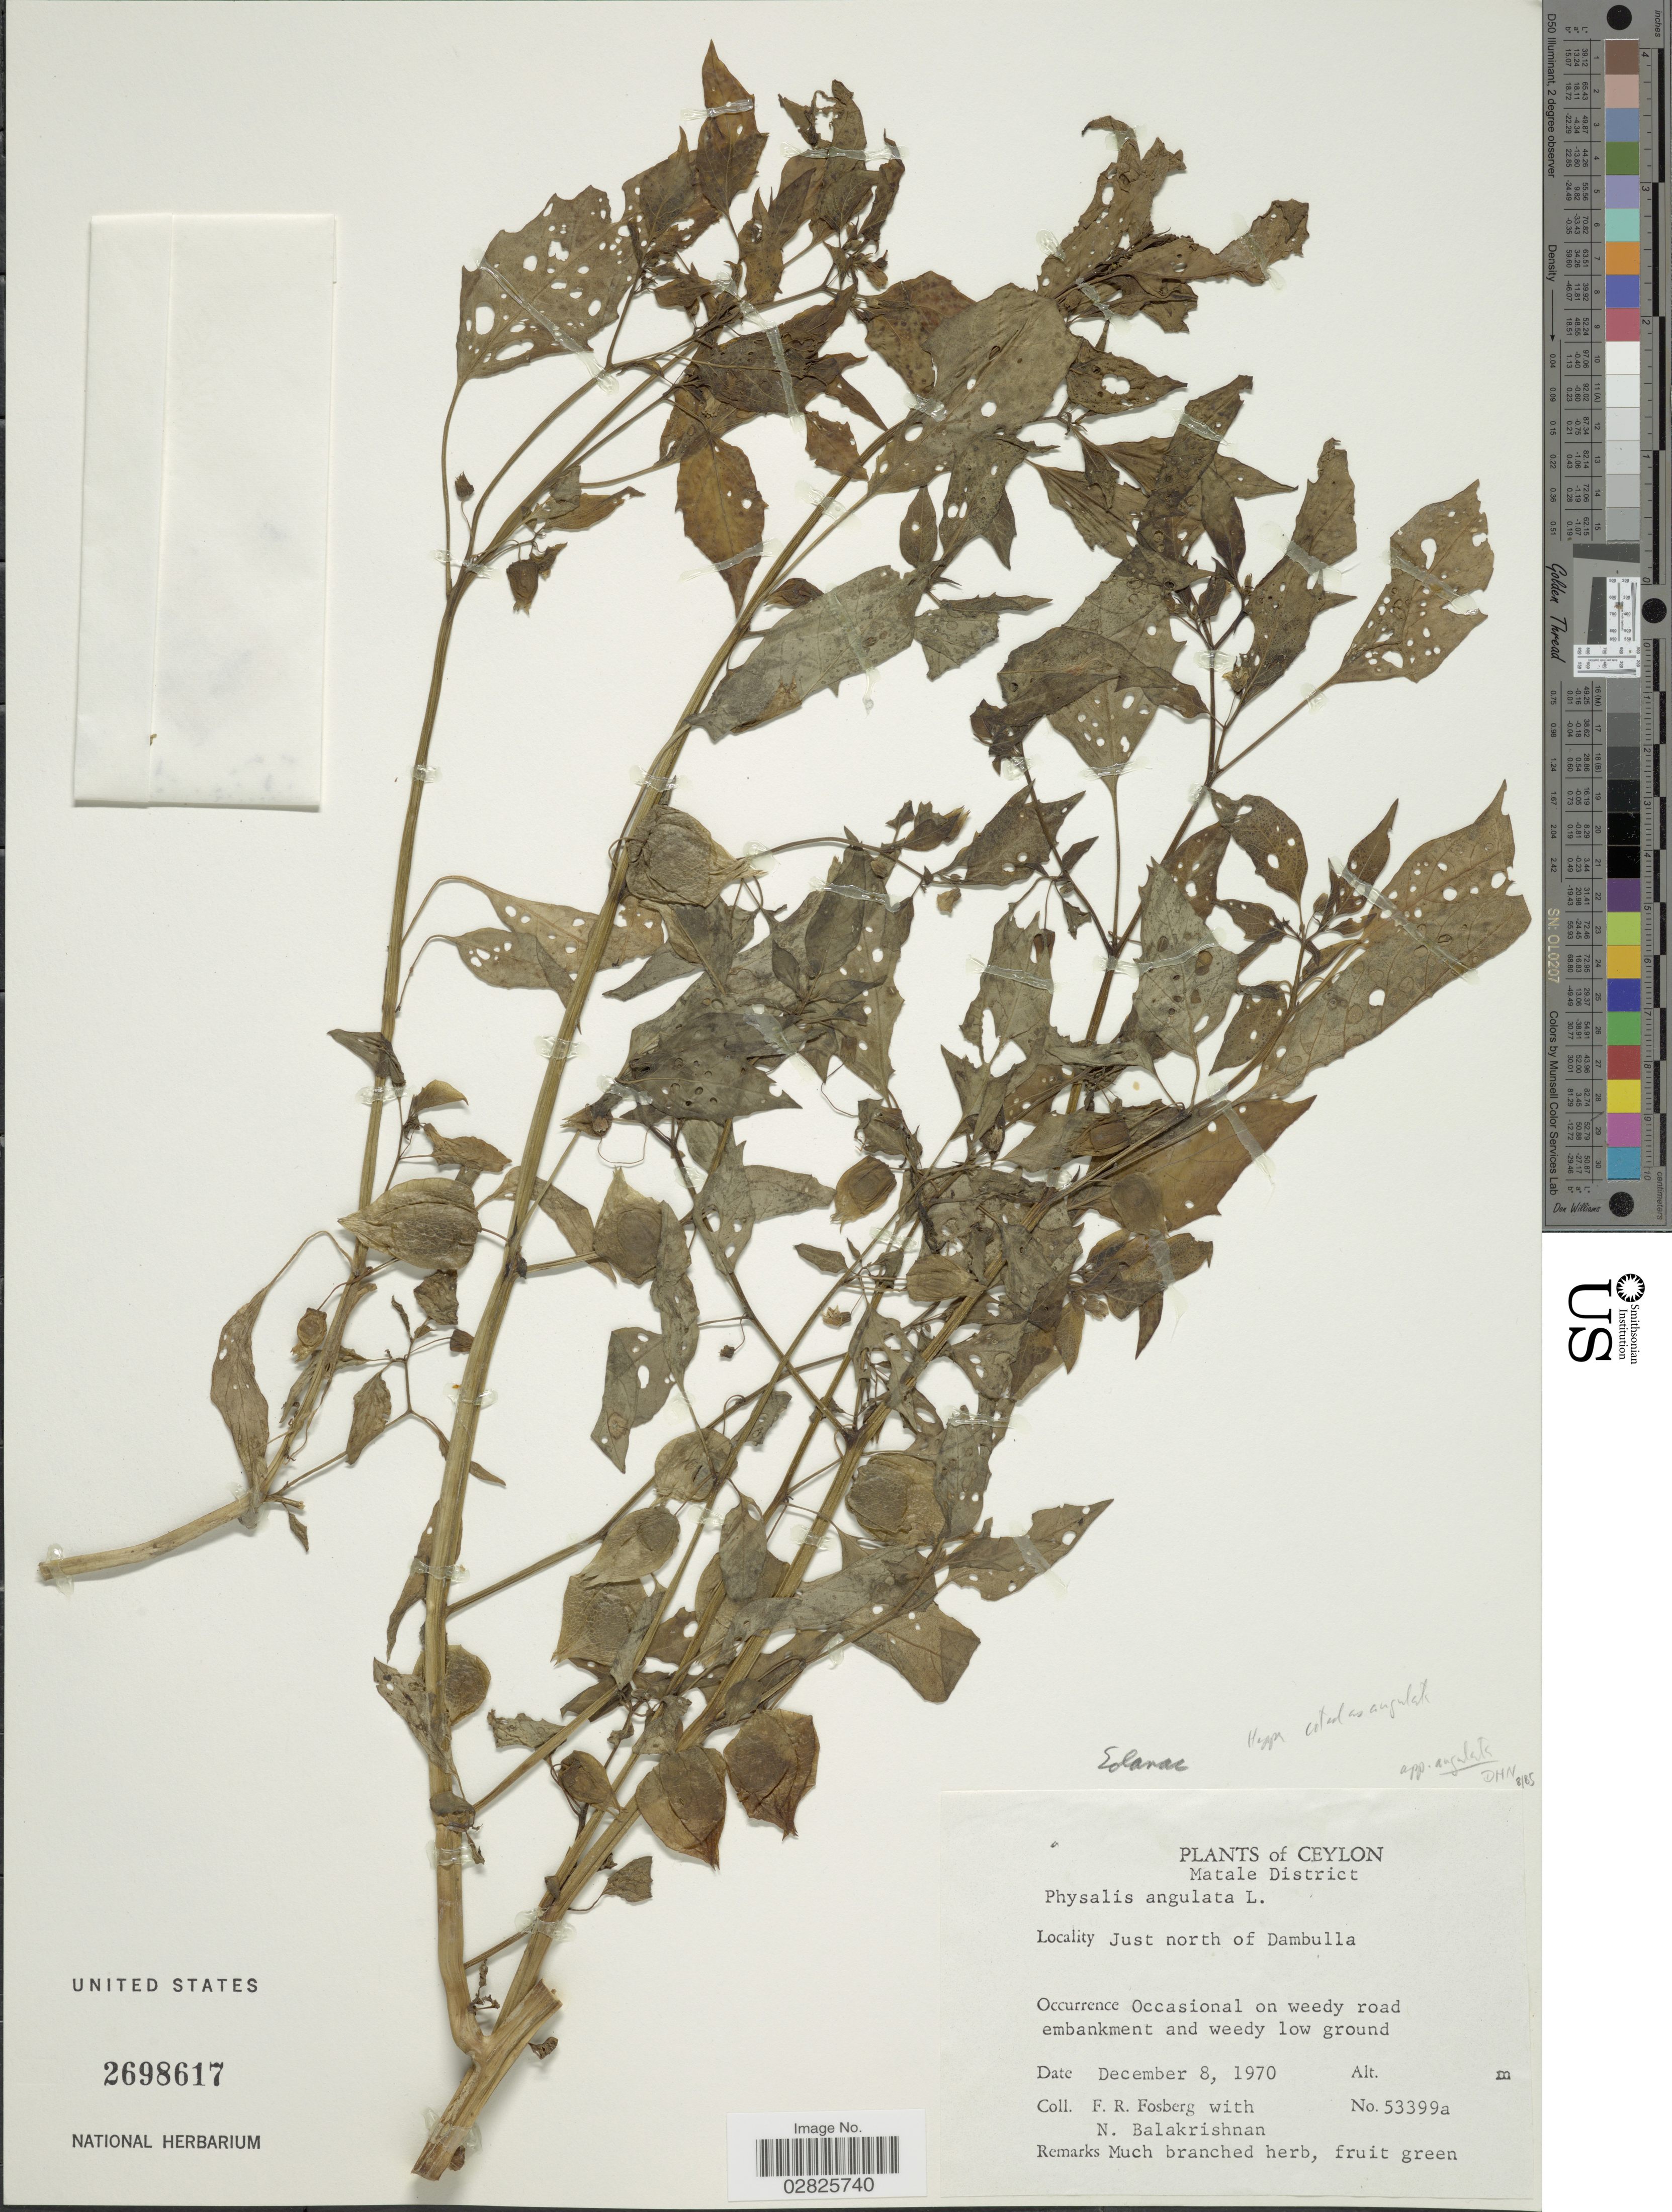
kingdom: Plantae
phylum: Tracheophyta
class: Magnoliopsida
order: Solanales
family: Solanaceae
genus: Physalis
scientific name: Physalis angulata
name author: L.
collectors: F. R. Fosberg & N. Balakrishnan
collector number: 53399a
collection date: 1970-12-08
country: Sri Lanka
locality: Ceylon. Matale District. Just north of Dambulla.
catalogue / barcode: US 2698617